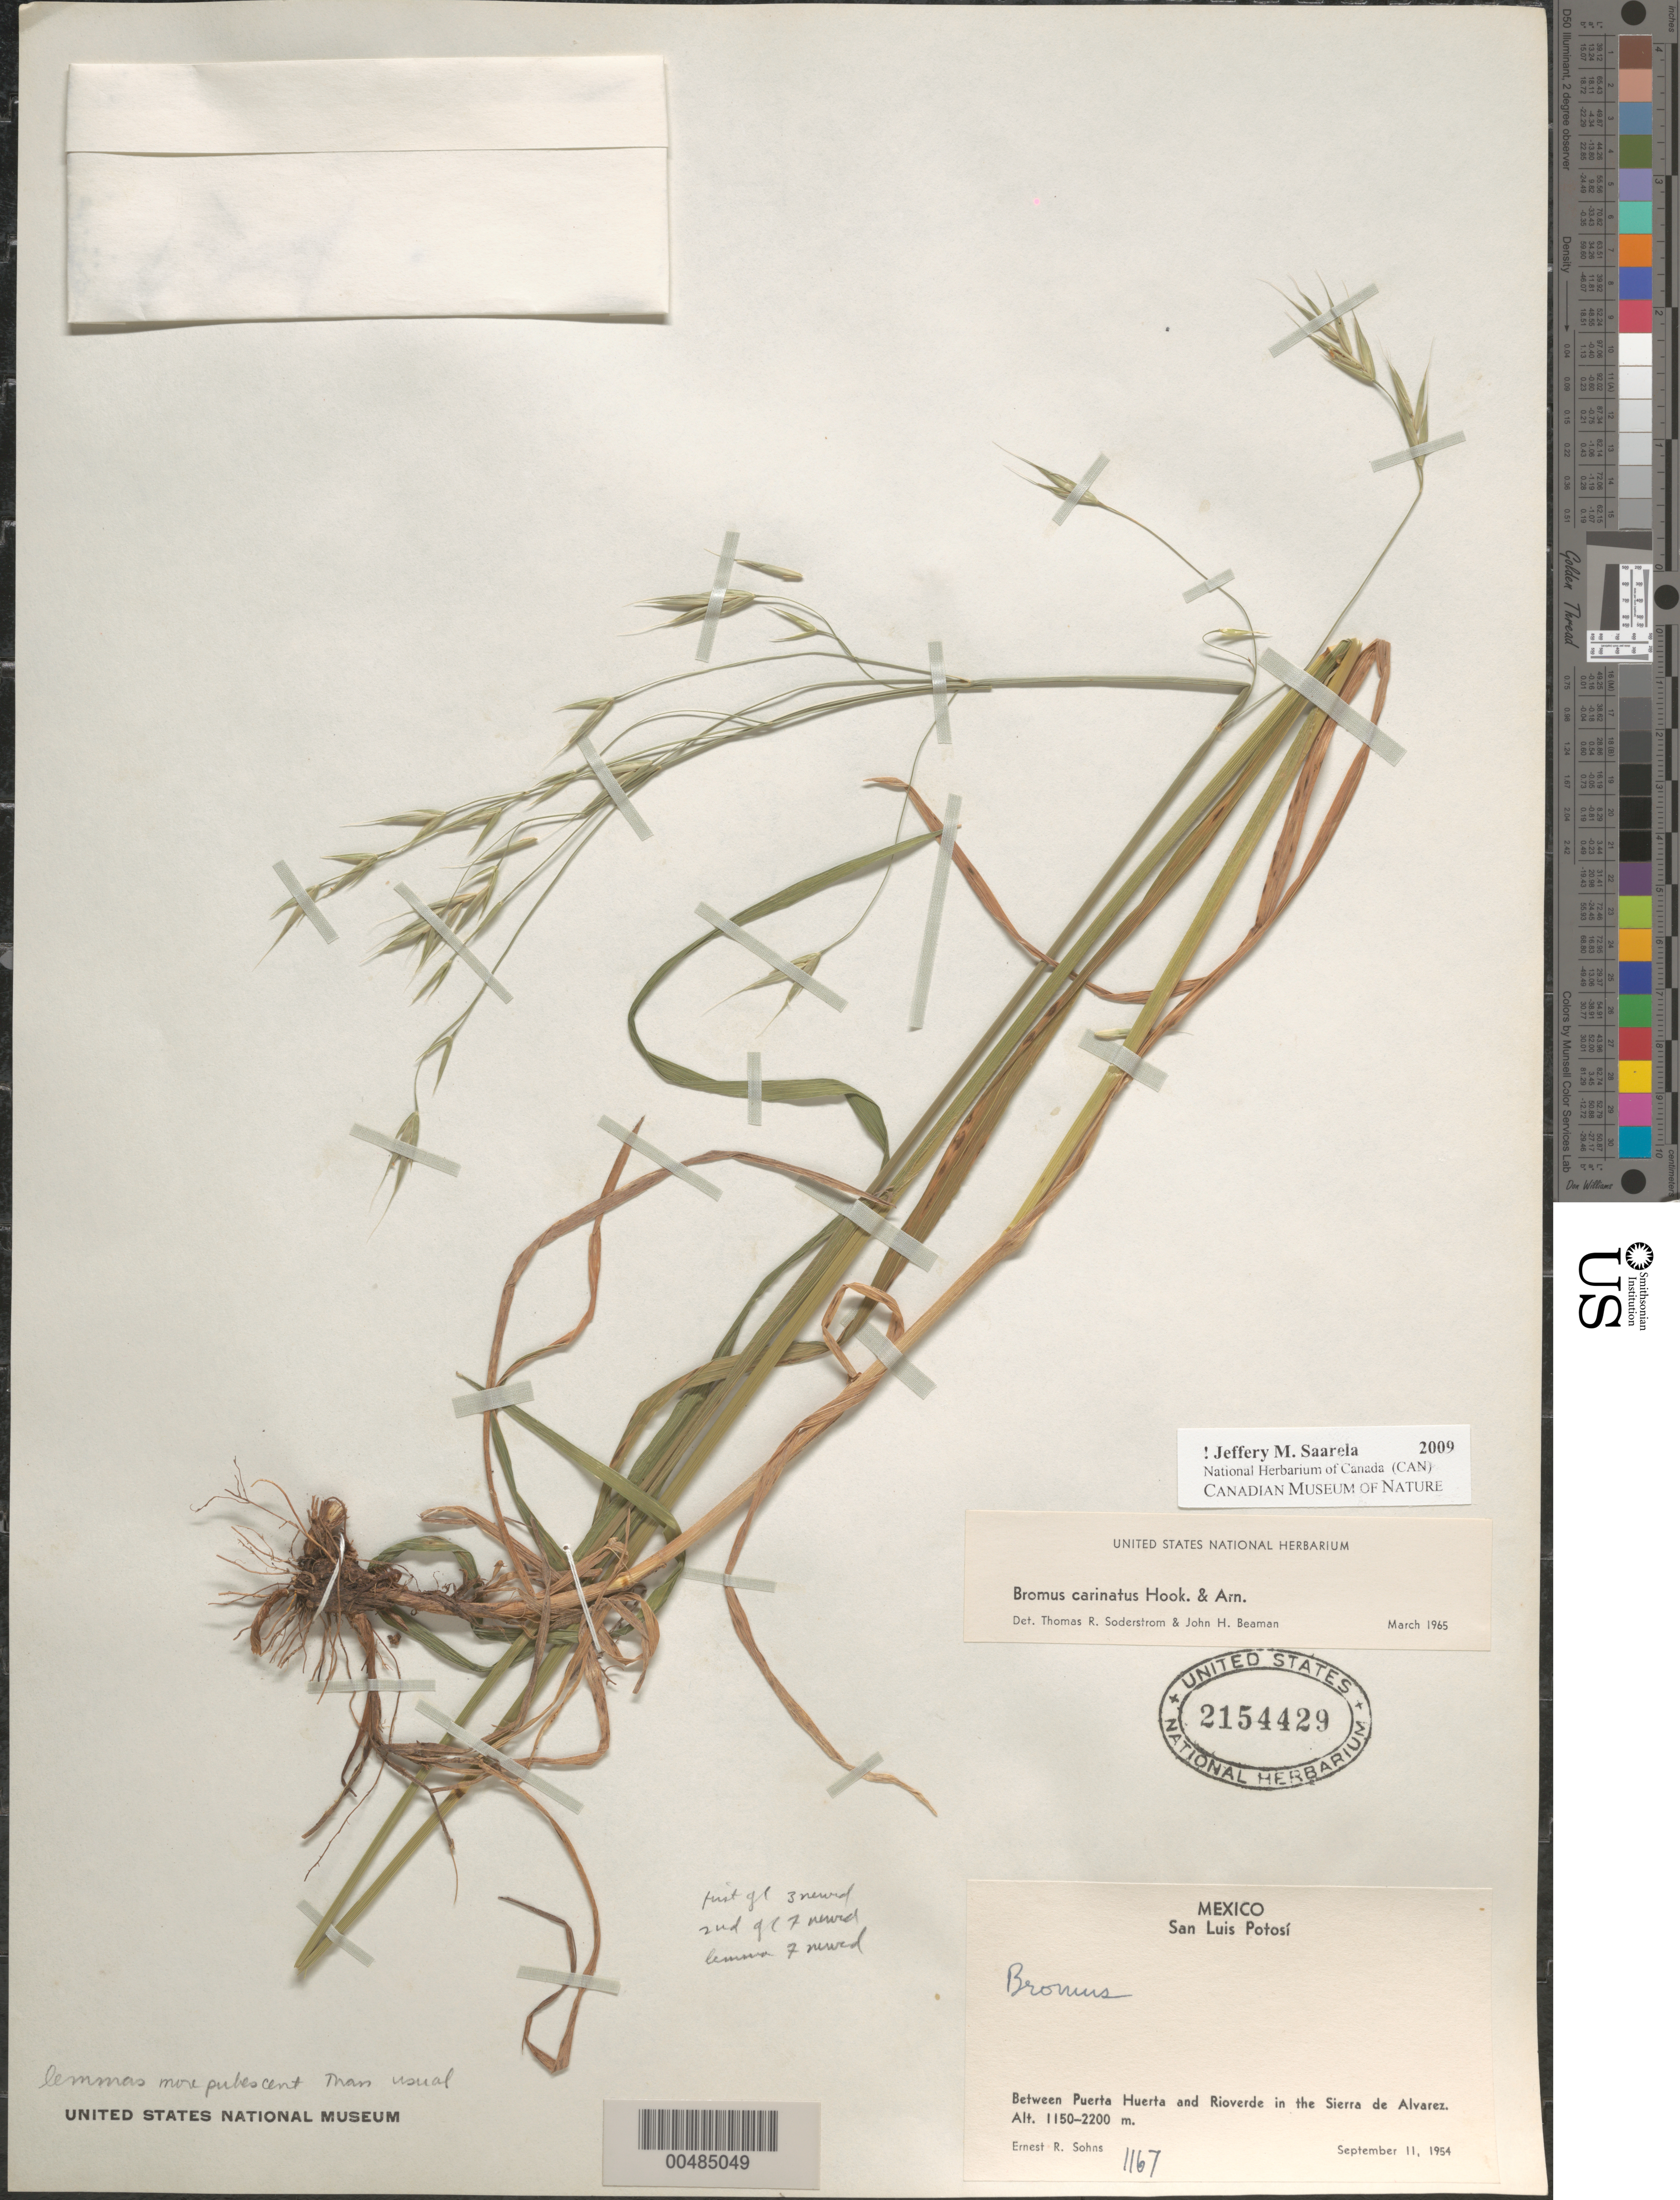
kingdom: Plantae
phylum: Tracheophyta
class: Liliopsida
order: Poales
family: Poaceae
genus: Bromus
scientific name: Bromus carinatus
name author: Hook. & Arn.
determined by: Soderstrom, T. R.; Beaman, J. H.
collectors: E. R. Sohns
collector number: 1167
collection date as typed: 11 Sep 1954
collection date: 1954-09-11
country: Mexico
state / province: San Luis Potosi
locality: Between Puerta Huerta and Rioverde in the Sierra de Alvarez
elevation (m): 1150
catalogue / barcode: US 2154429